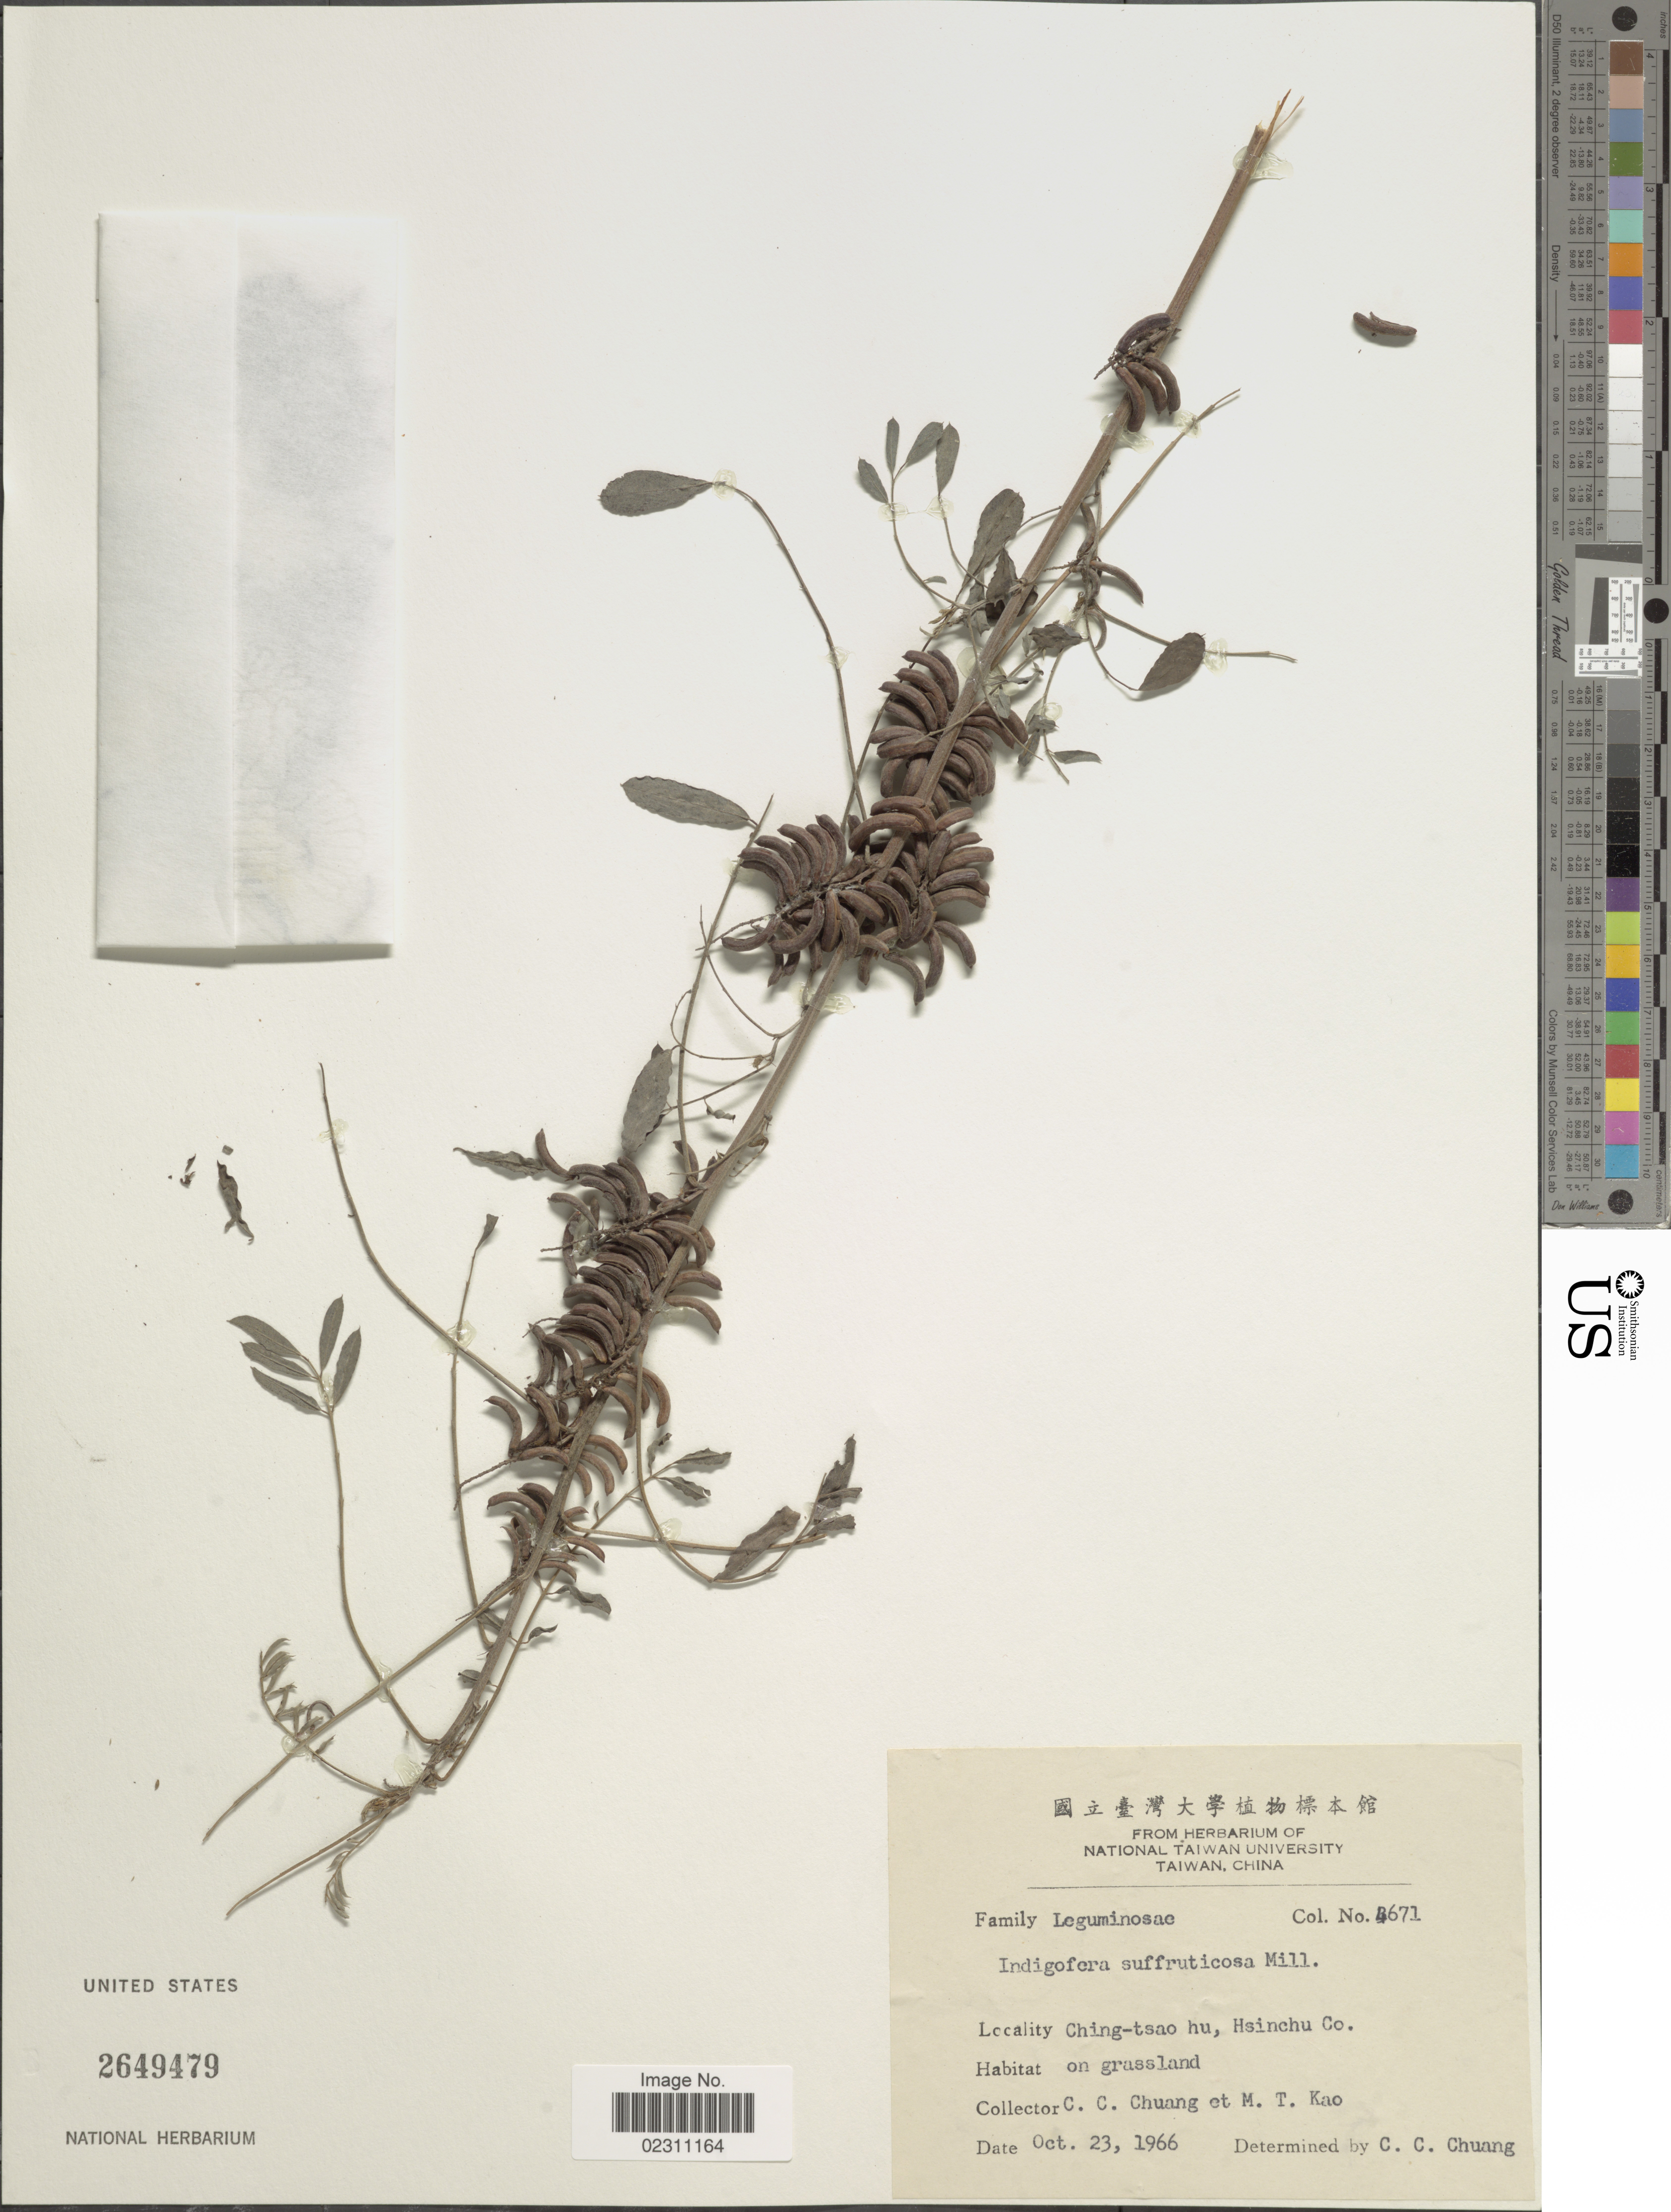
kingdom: Plantae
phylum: Tracheophyta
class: Magnoliopsida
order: Fabales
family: Fabaceae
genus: Indigofera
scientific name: Indigofera suffruticosa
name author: Mill.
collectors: C. C. Chuang & M. T. Kao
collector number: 4671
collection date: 1966-10-23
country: Taiwan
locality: Ching-tsao hu, Hsinchu Co.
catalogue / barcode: US 2649479